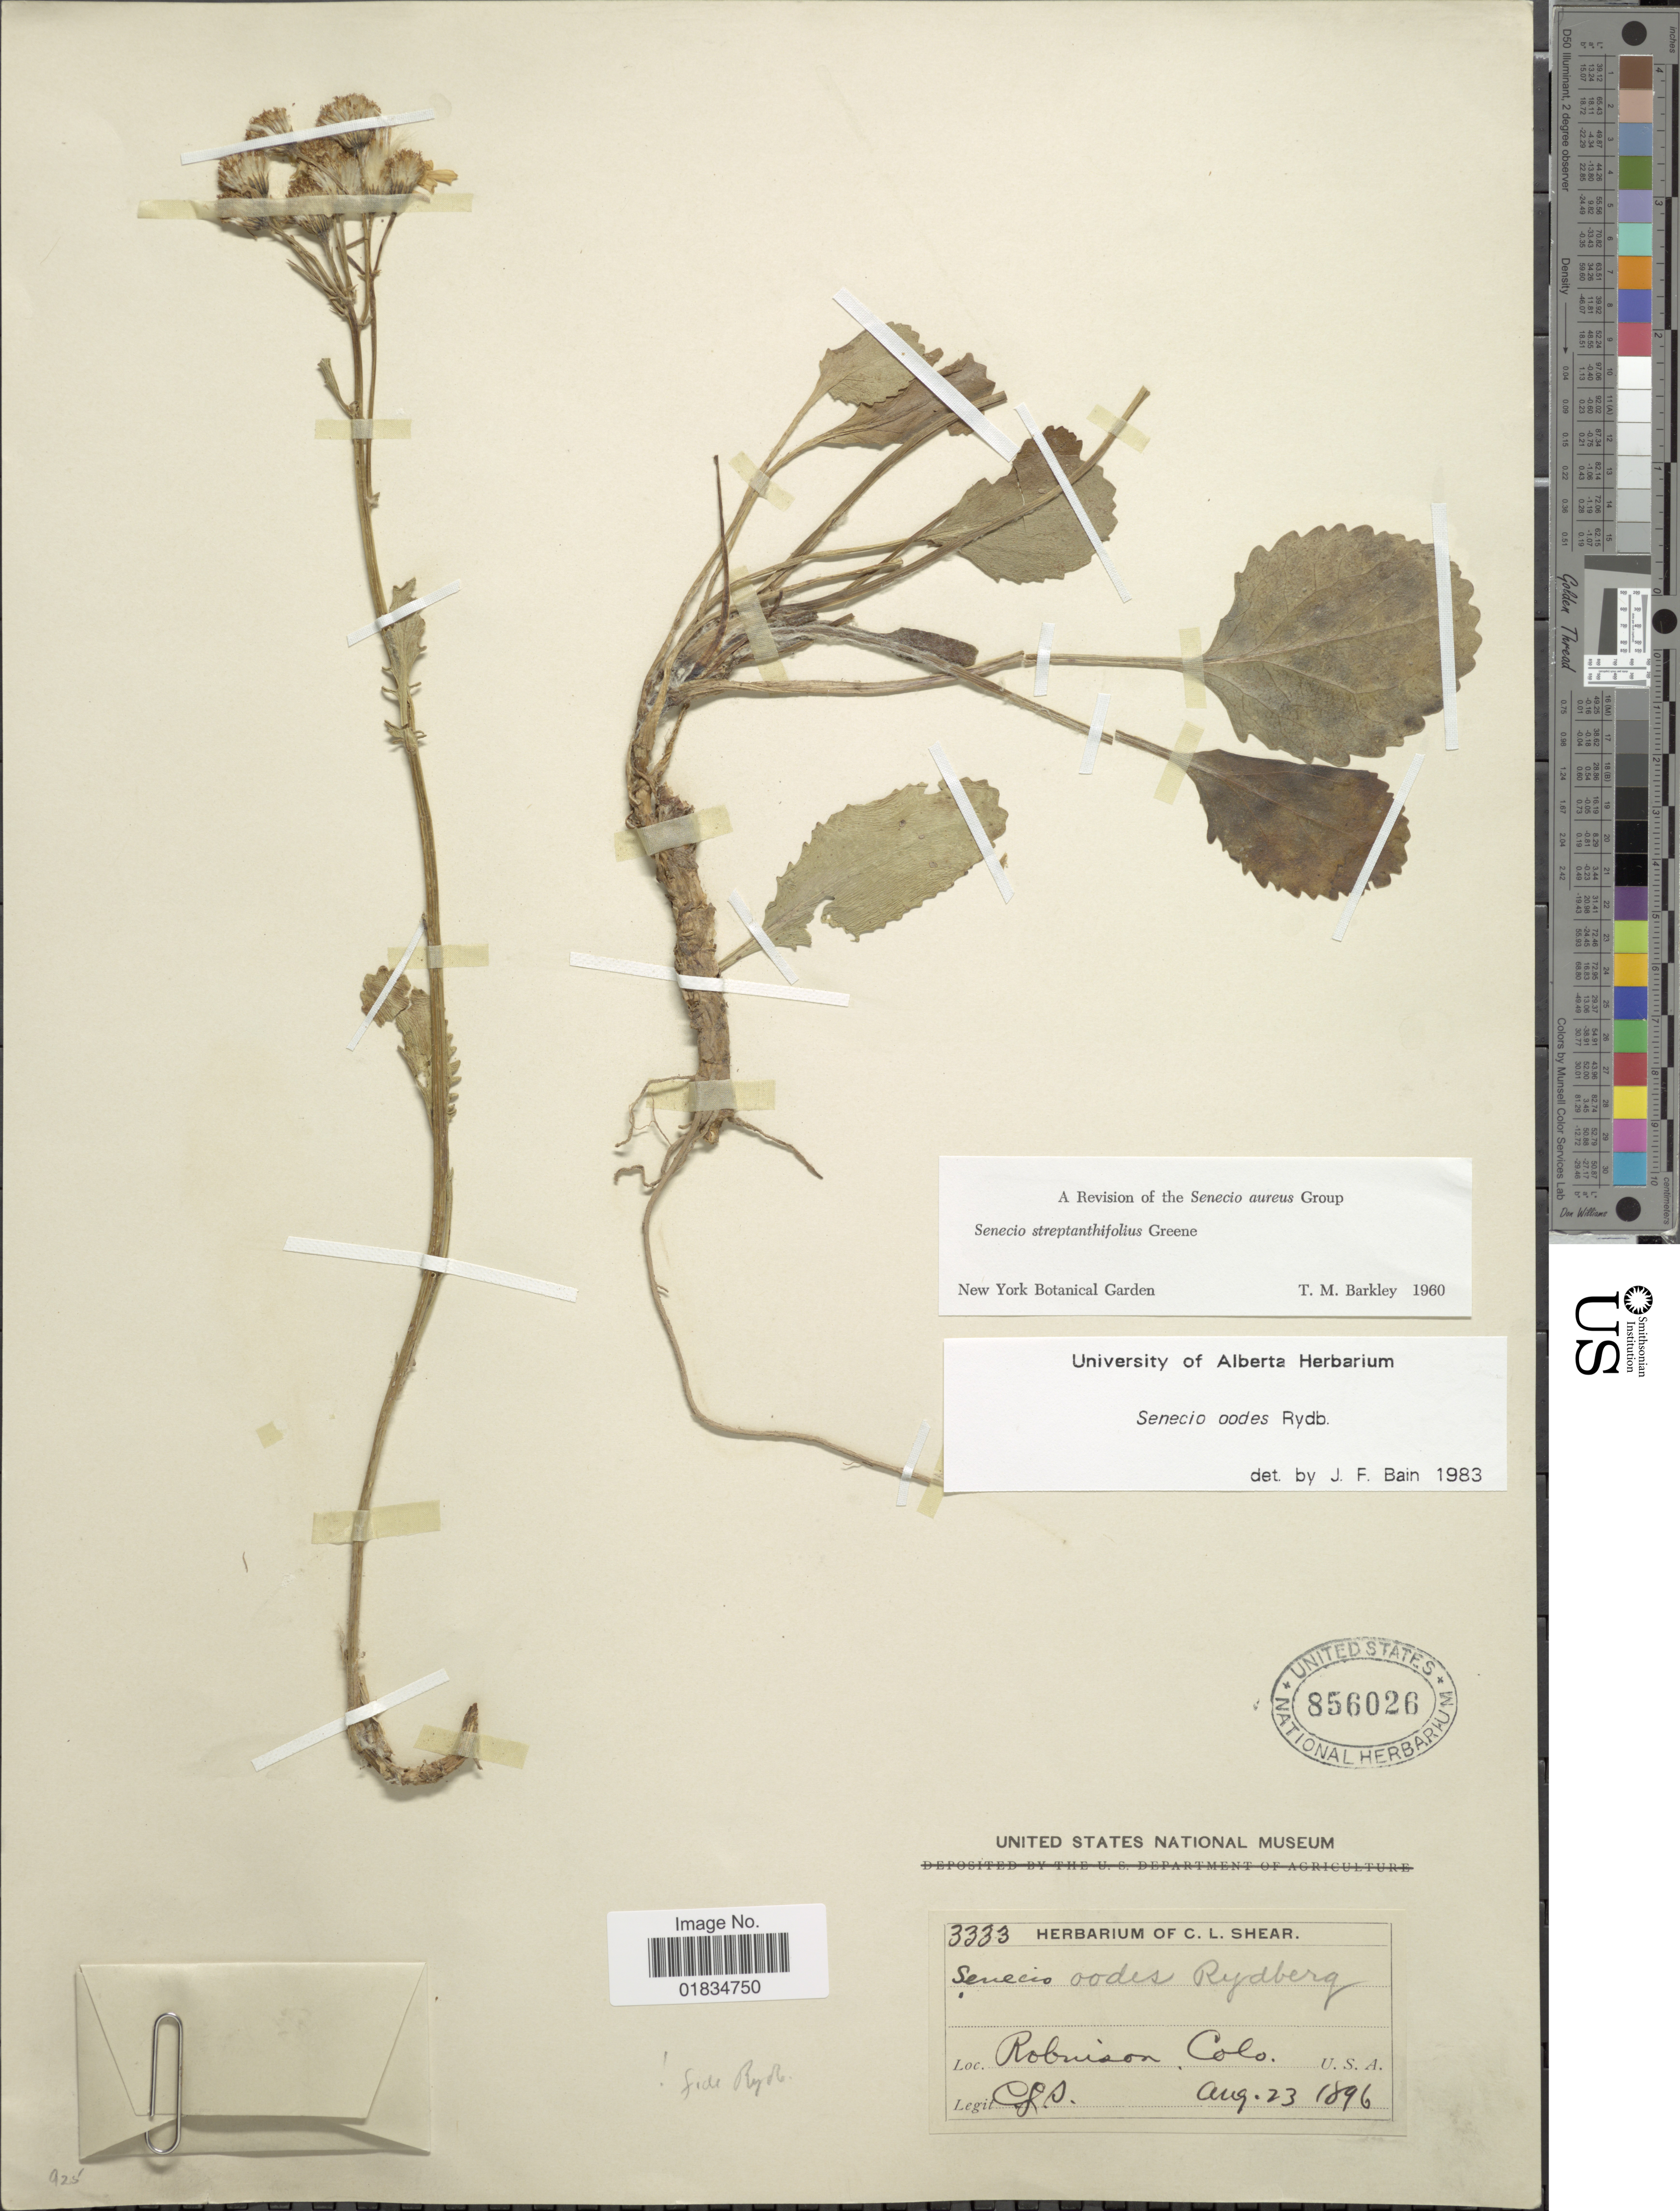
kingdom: Plantae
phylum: Tracheophyta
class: Magnoliopsida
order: Asterales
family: Asteraceae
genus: Packera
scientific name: Packera streptanthifolia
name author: (Greene) W.A. Weber & Á. Löve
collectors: C. L. Shear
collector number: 3333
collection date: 1896-08-23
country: United States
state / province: Colorado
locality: (Mt) Robinson, Co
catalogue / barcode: US 856026